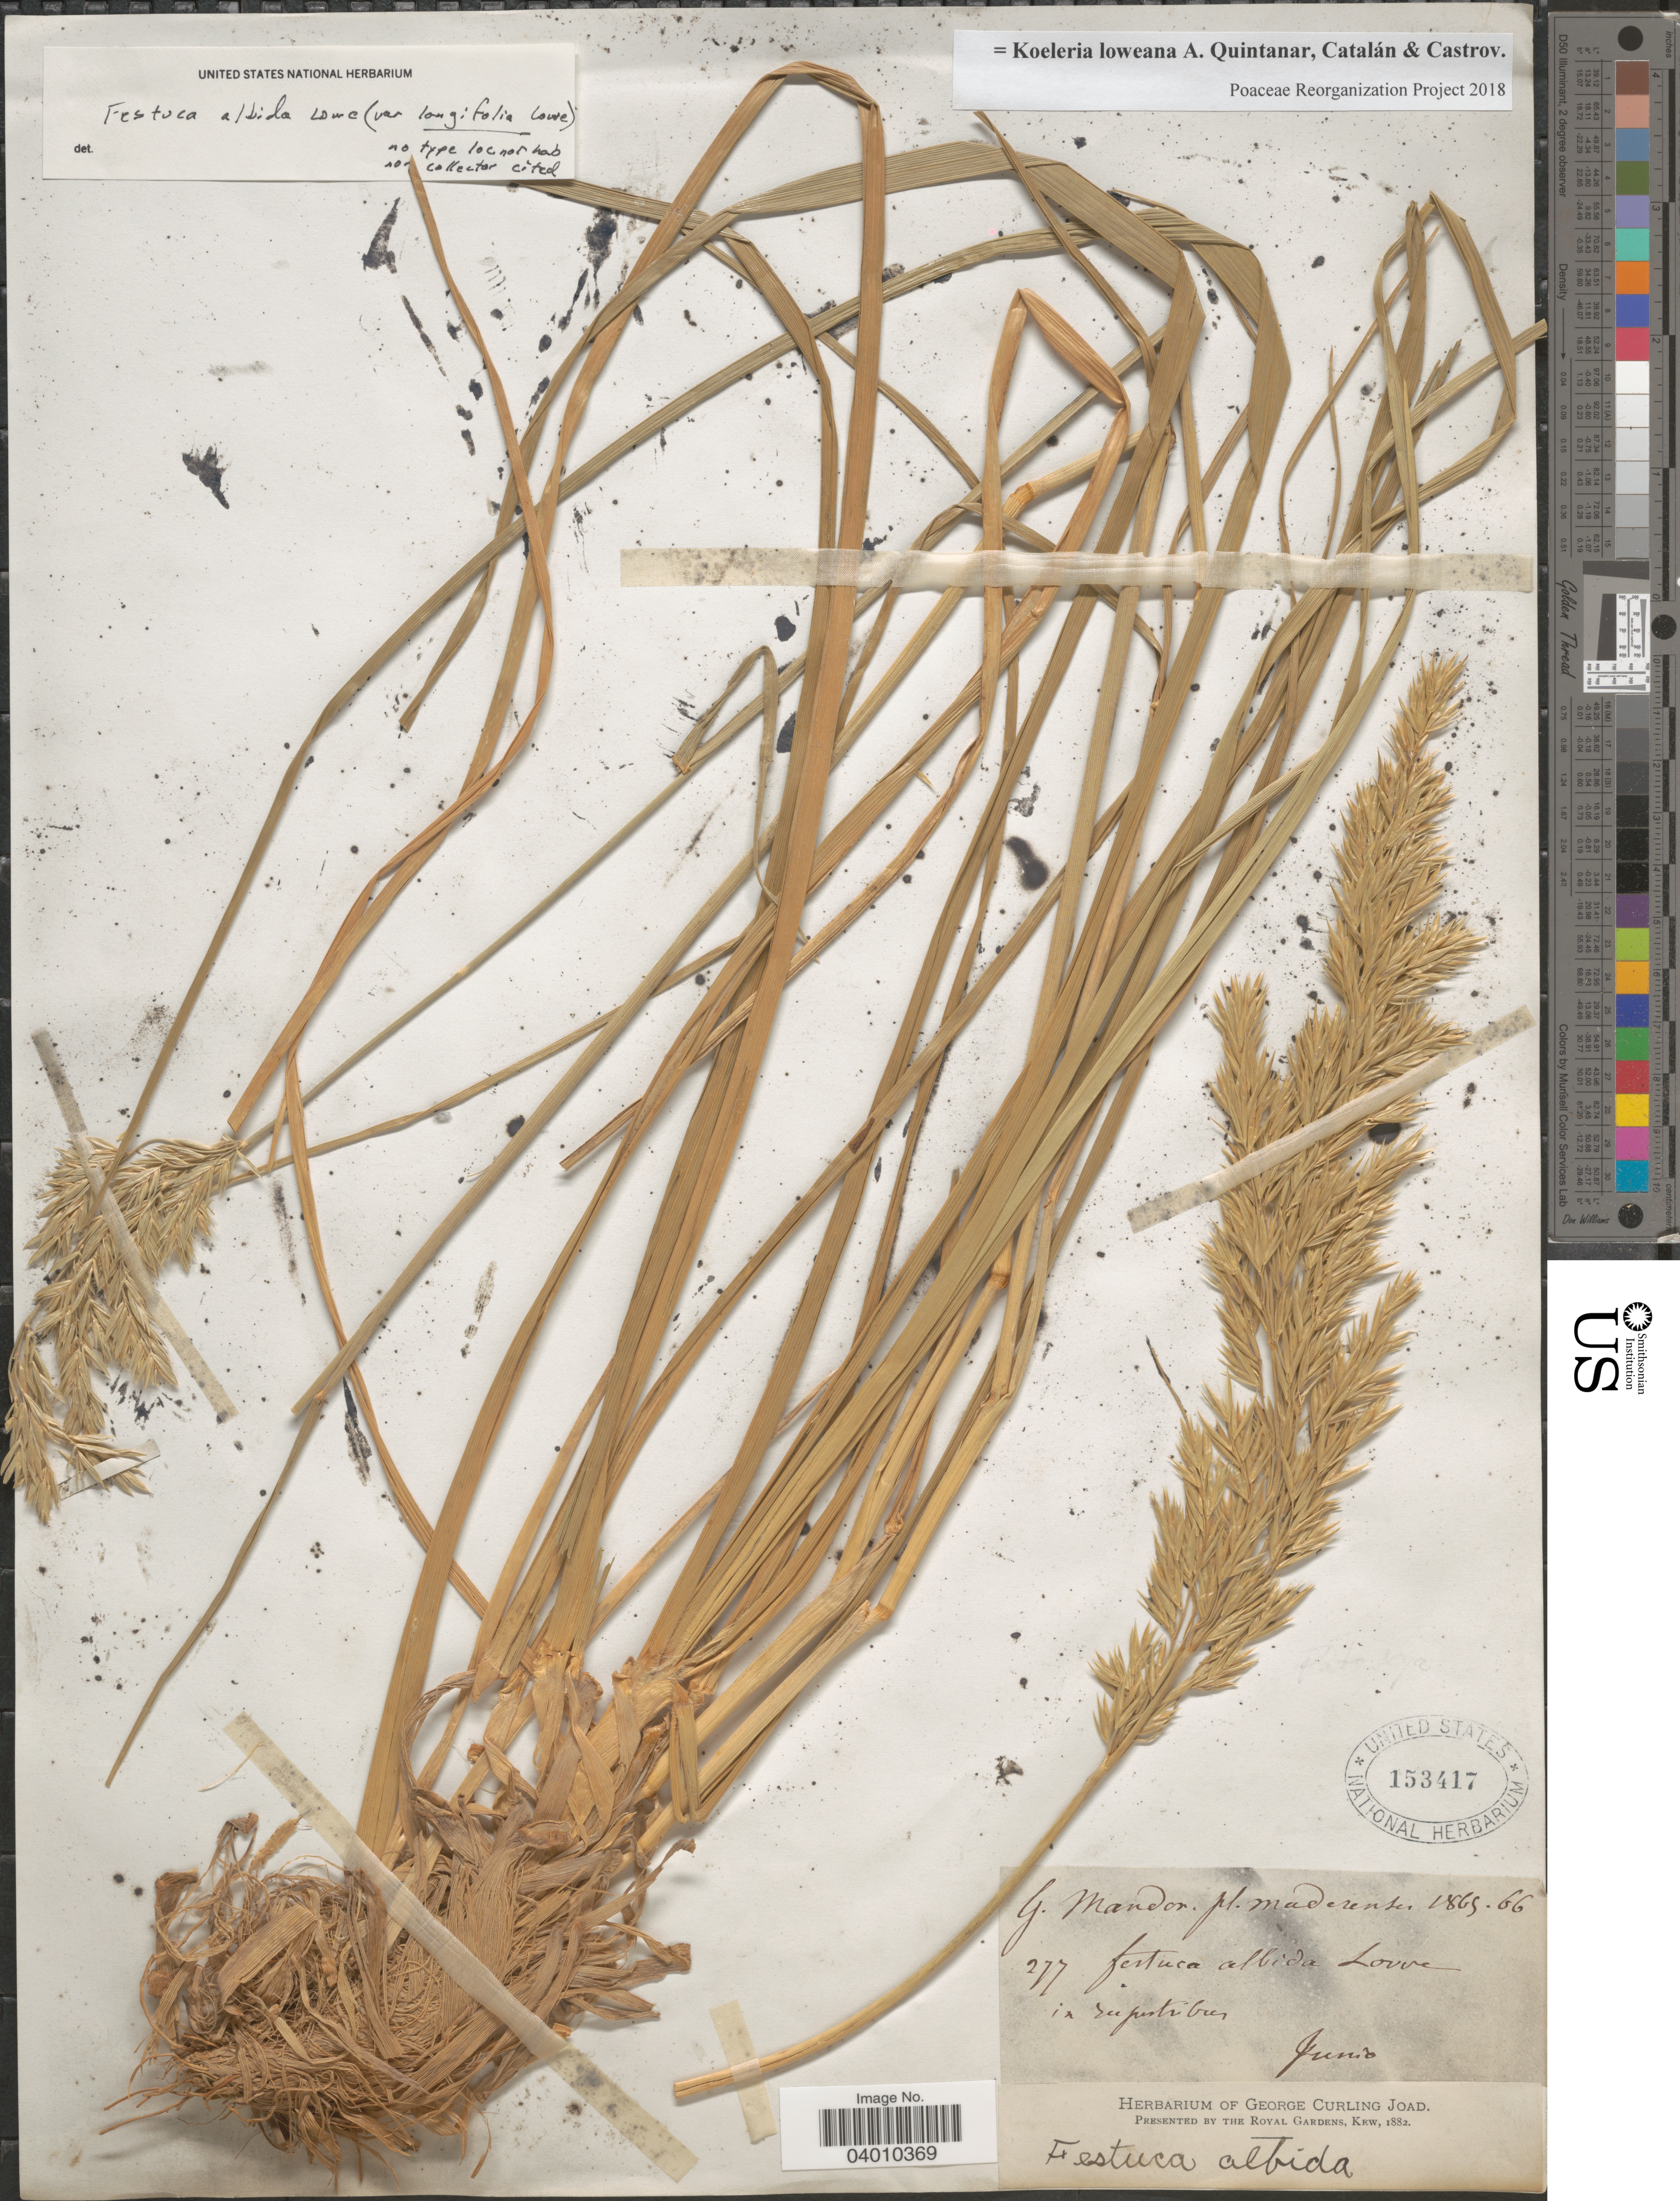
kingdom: Plantae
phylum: Tracheophyta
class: Liliopsida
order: Poales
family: Poaceae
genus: Koeleria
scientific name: Koeleria loweana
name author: Quintanar et al.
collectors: G. Mandon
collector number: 277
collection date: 1865-06/1866-06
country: Portugal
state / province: Madeira (Aut. Reg.)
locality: Maderense.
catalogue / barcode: US 153417